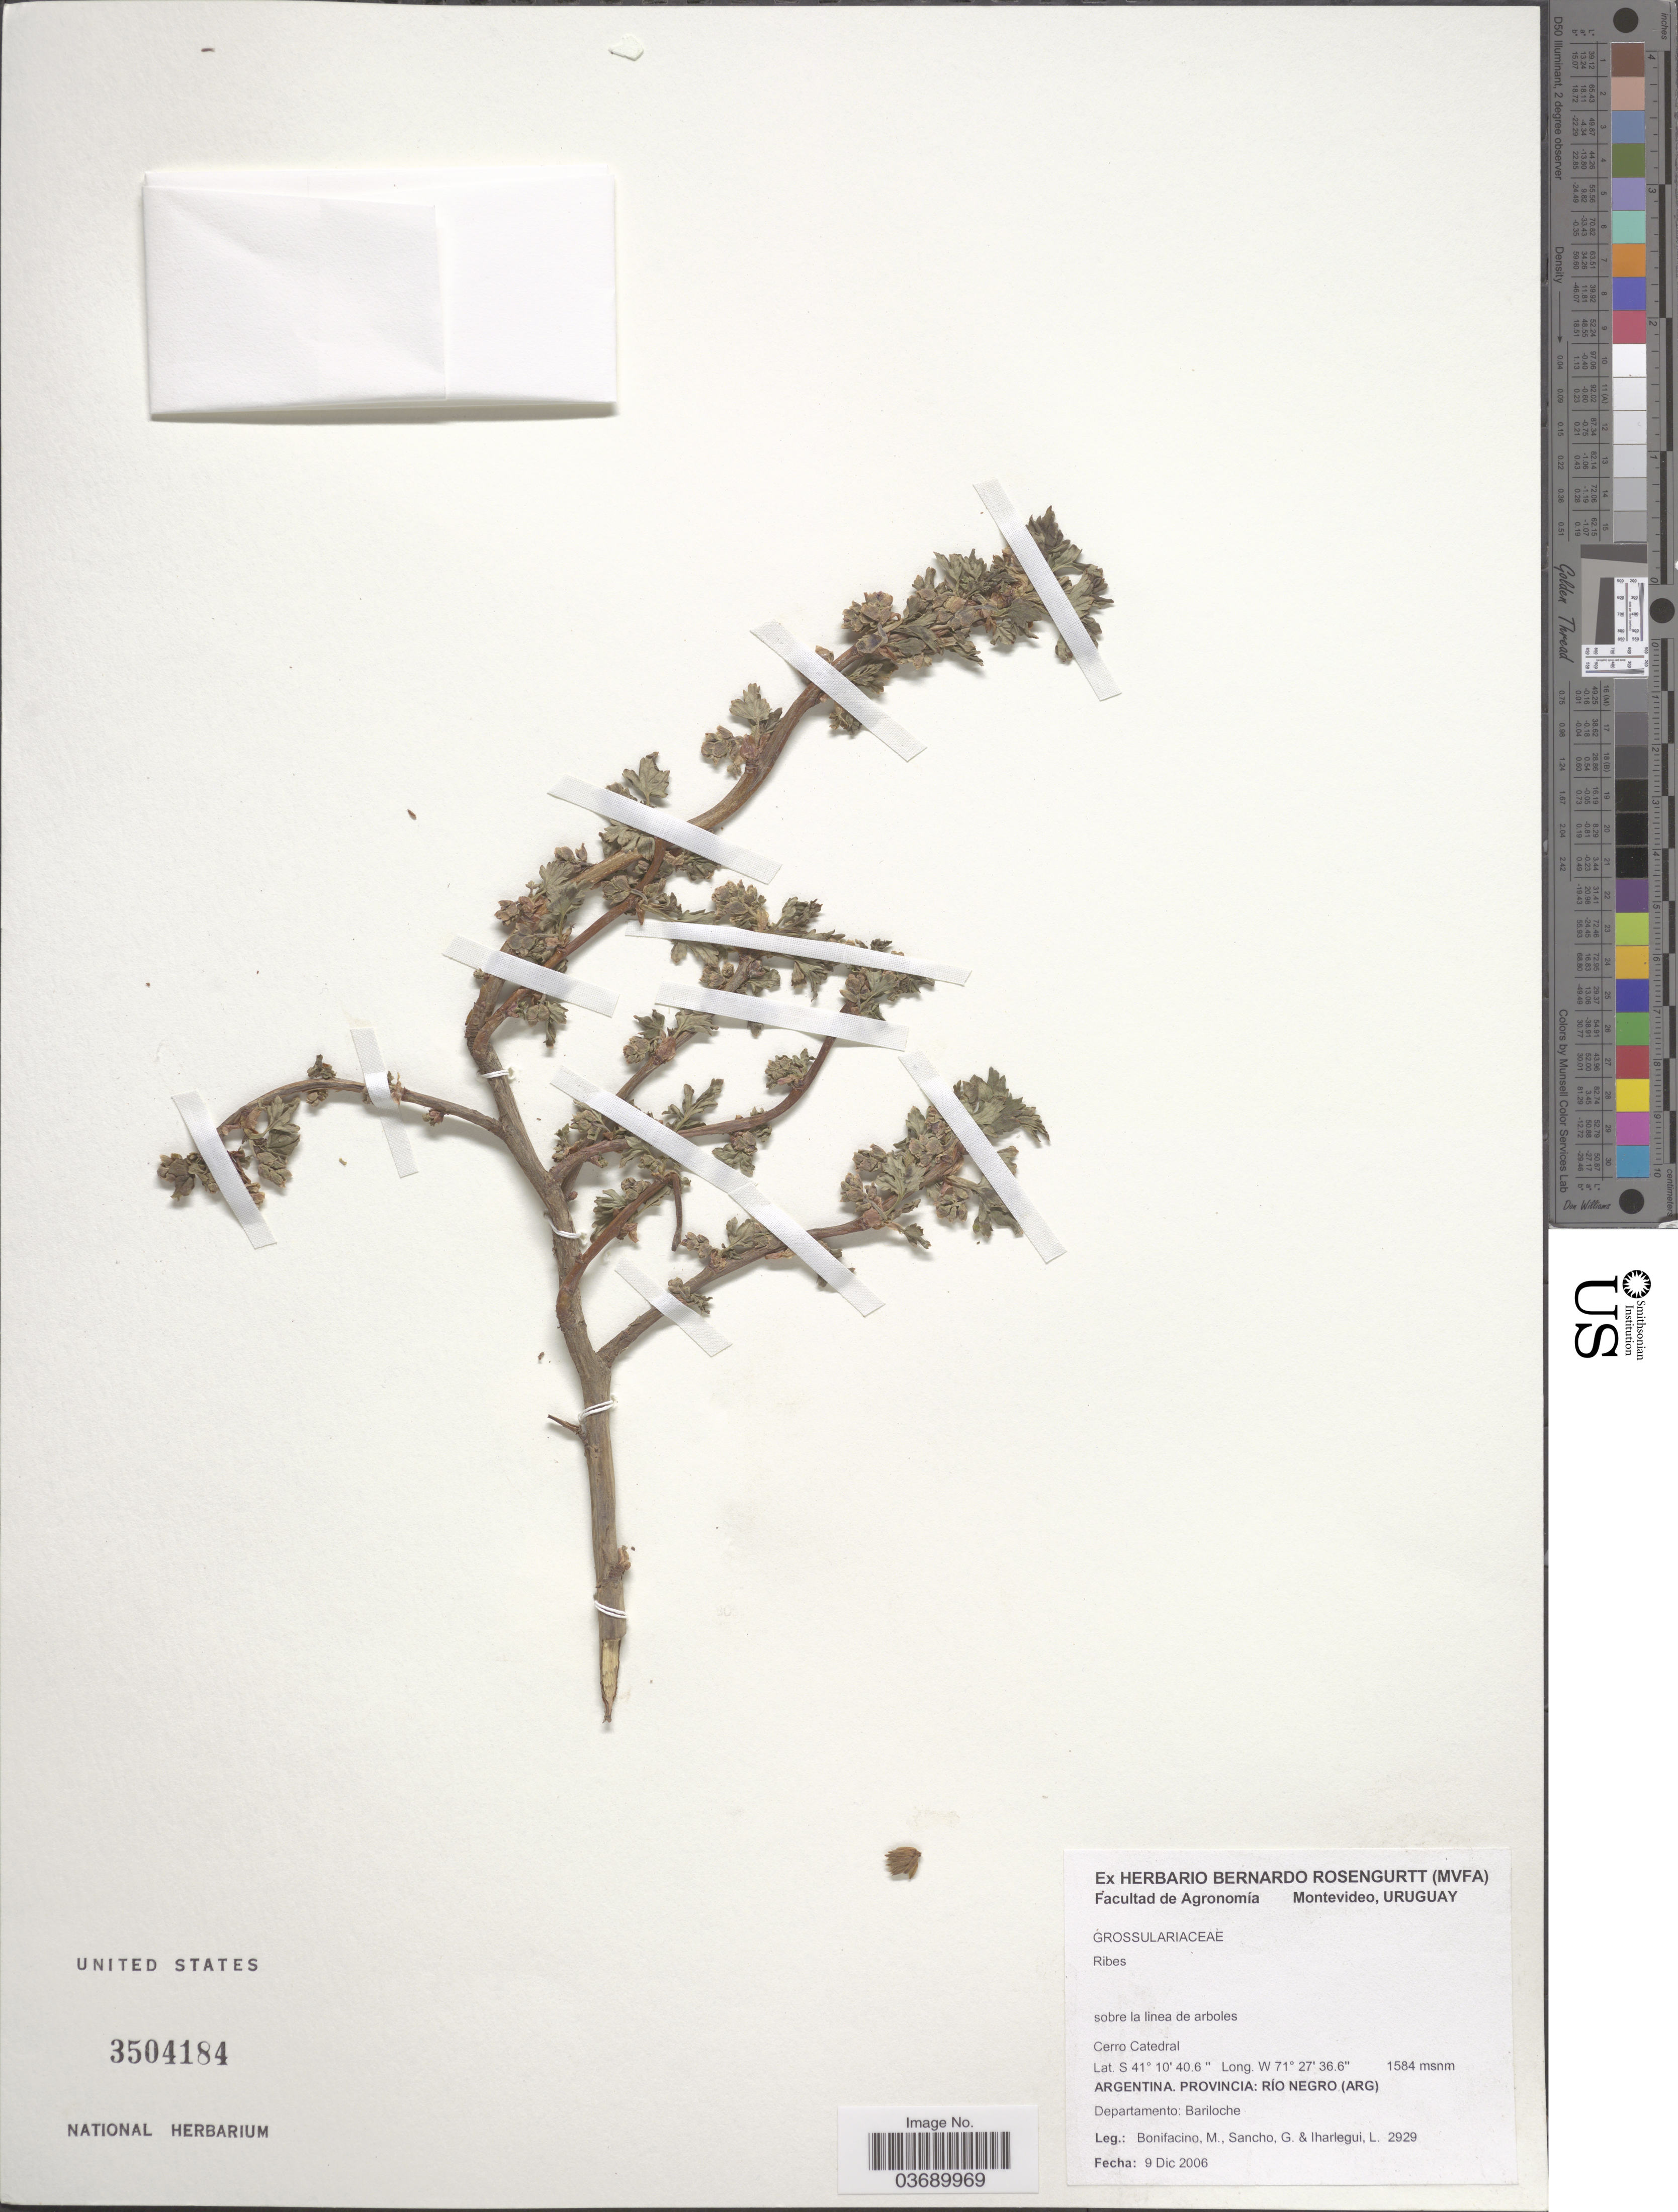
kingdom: Plantae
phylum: Tracheophyta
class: Magnoliopsida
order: Saxifragales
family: Grossulariaceae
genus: Ribes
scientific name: Ribes sp.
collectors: M. Bonifacino, G. Sancho & L. Iharlegui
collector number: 2929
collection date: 2006-12-09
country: Uruguay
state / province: Montevideo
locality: Cerro Catedral. Departamento: Bariloche.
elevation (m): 1584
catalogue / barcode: US 3504184